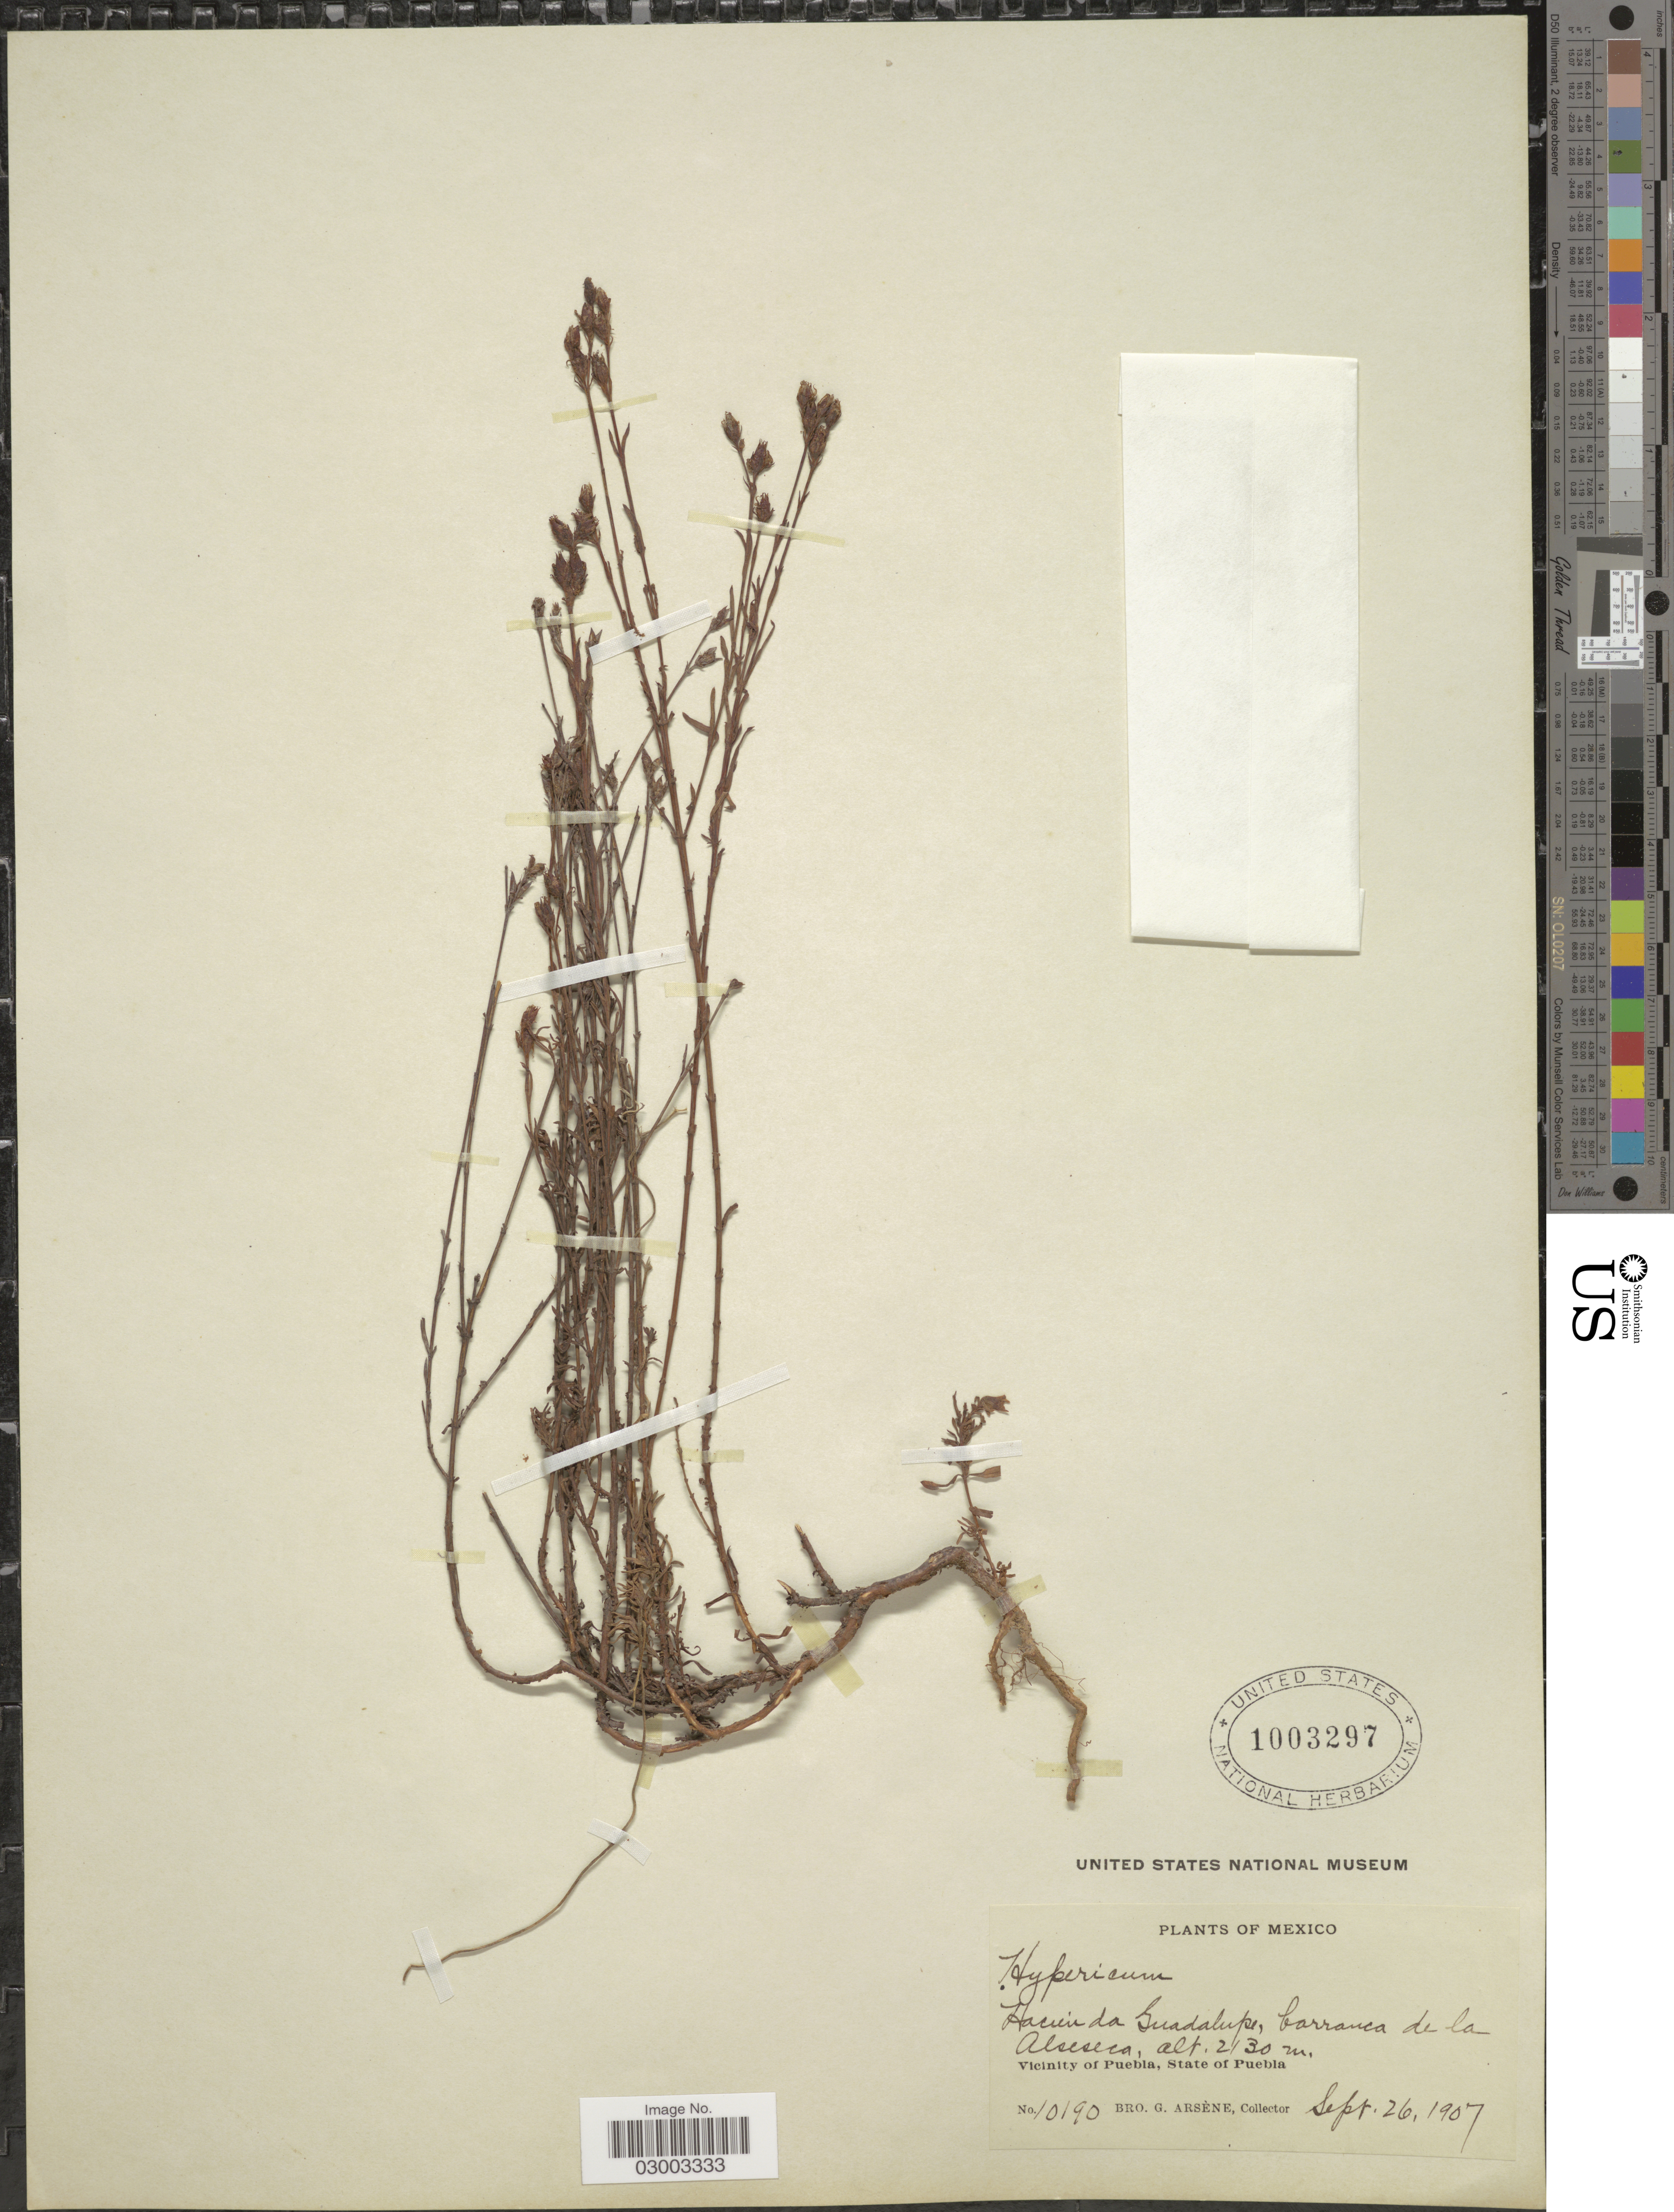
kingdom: Plantae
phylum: Tracheophyta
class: Magnoliopsida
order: Malpighiales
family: Hypericaceae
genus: Hypericum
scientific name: Hypericum silenoides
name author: Juss.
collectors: Bro. G. Arsène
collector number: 10190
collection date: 1907-09-26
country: Mexico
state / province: Puebla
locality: Hacienda Guadalupe, barranca de la Alseseca. Vicinity of Puebla, State of Puebla.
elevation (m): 2130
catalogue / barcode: US 1003297